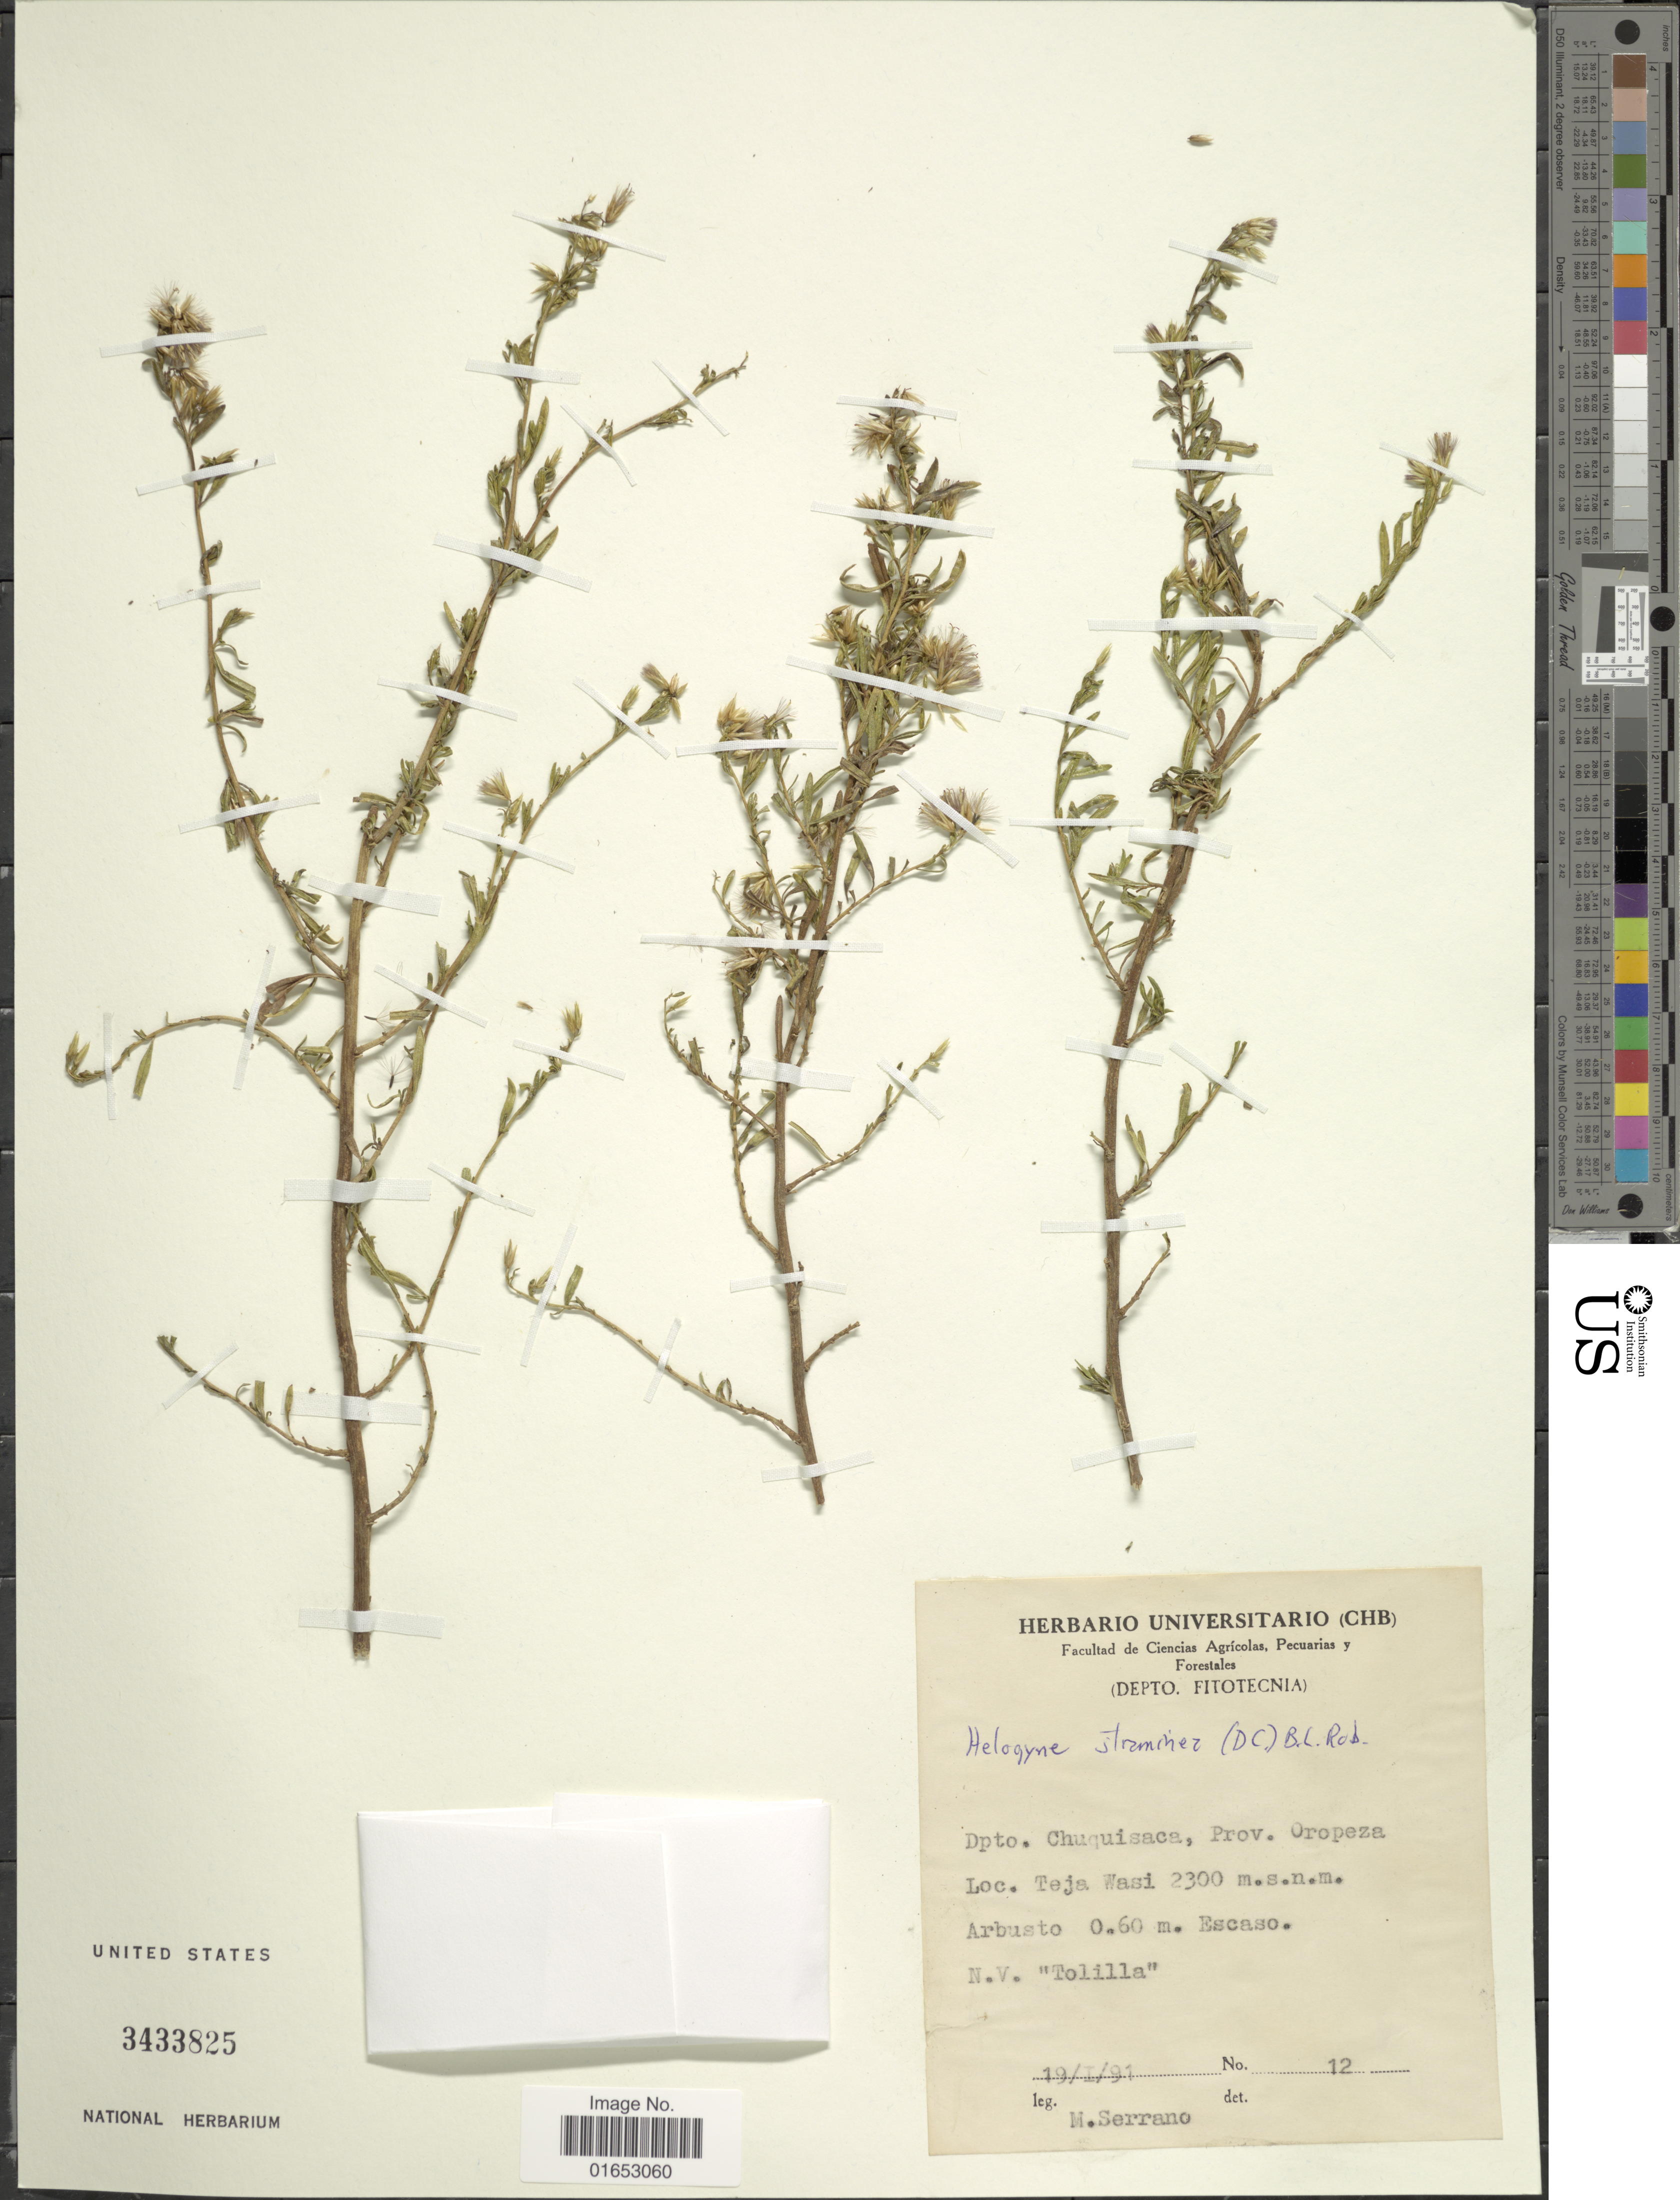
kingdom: Plantae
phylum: Tracheophyta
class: Magnoliopsida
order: Asterales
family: Asteraceae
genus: Helogyne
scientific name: Helogyne straminea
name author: (DC.) B.L. Rob.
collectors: M. Serrano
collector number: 12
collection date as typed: Transcribed d/m/y: 19/1/91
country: Bolivia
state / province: Chuquisaca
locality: Prov. Oropeza, Teja Wasi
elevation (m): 2300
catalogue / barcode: US 3433825